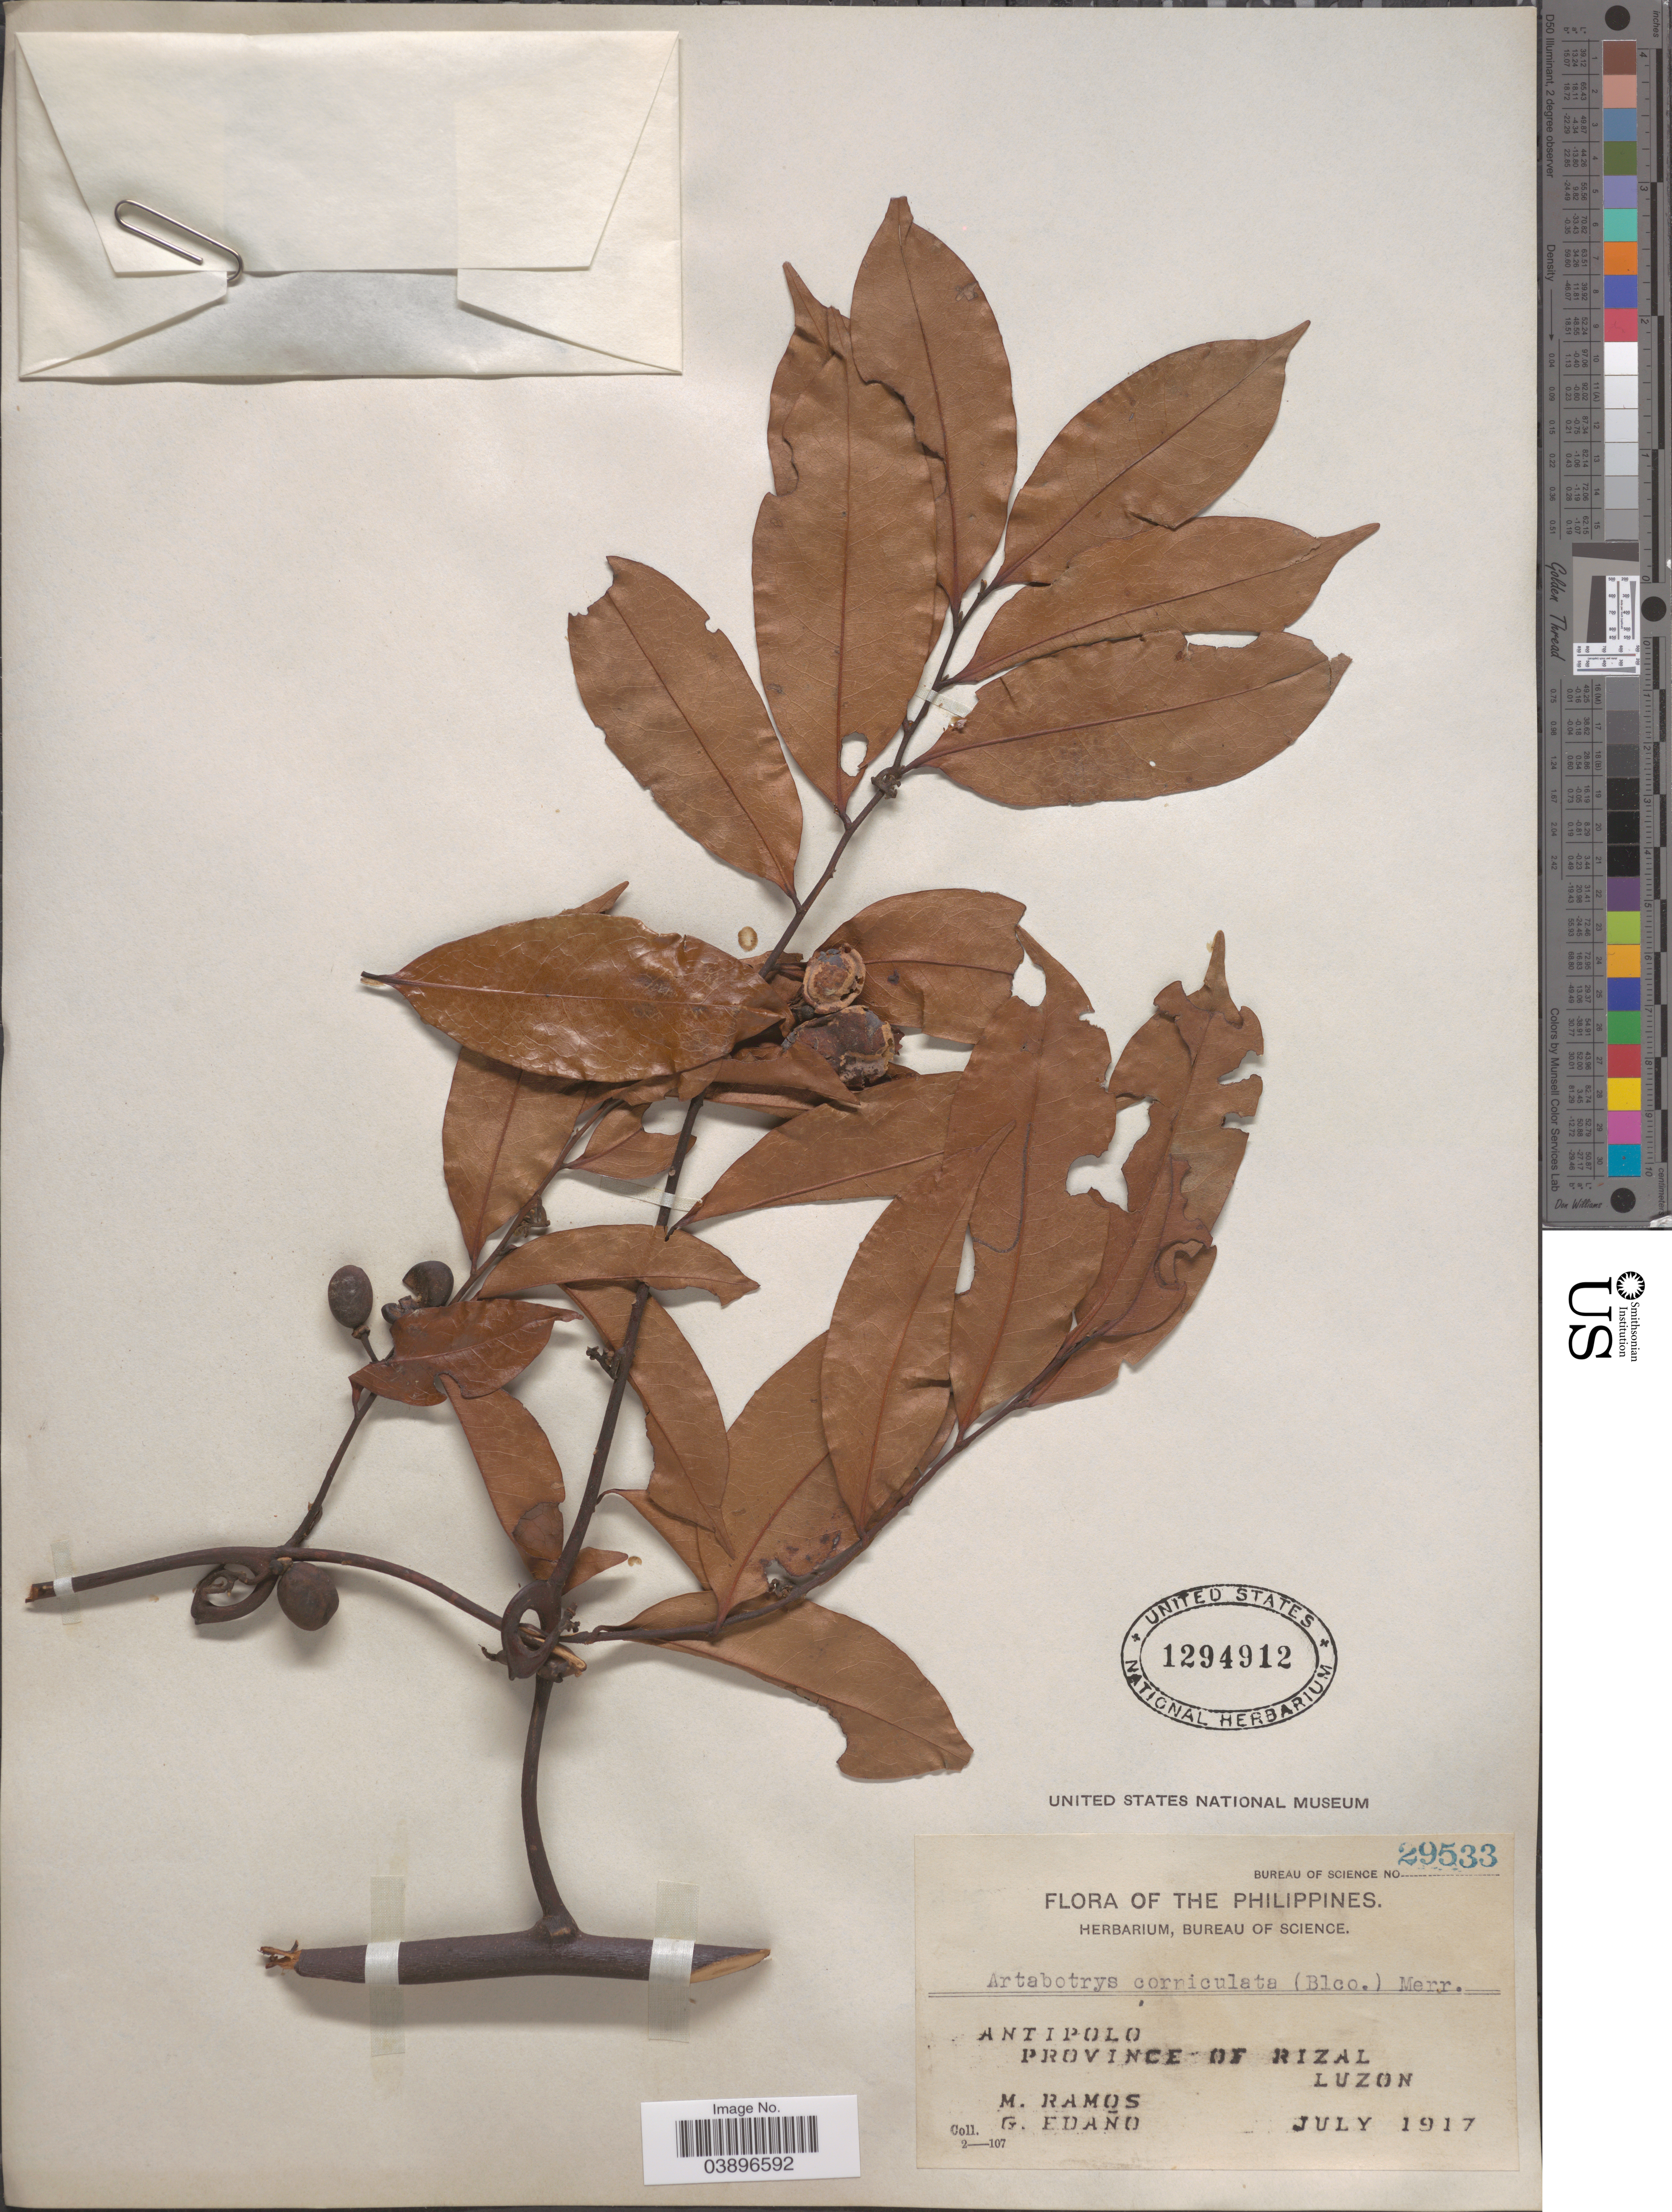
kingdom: Plantae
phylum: Tracheophyta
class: Magnoliopsida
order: Magnoliales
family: Annonaceae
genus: Artabotrys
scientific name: Artabotrys suaveolens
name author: (Blume) Blume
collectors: M. Ramos & G. Edaño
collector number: Bureau of Science 29533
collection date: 1917-07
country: Philippines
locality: Antipolo, Province of Rizal, Luzon.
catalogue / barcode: US 1294912